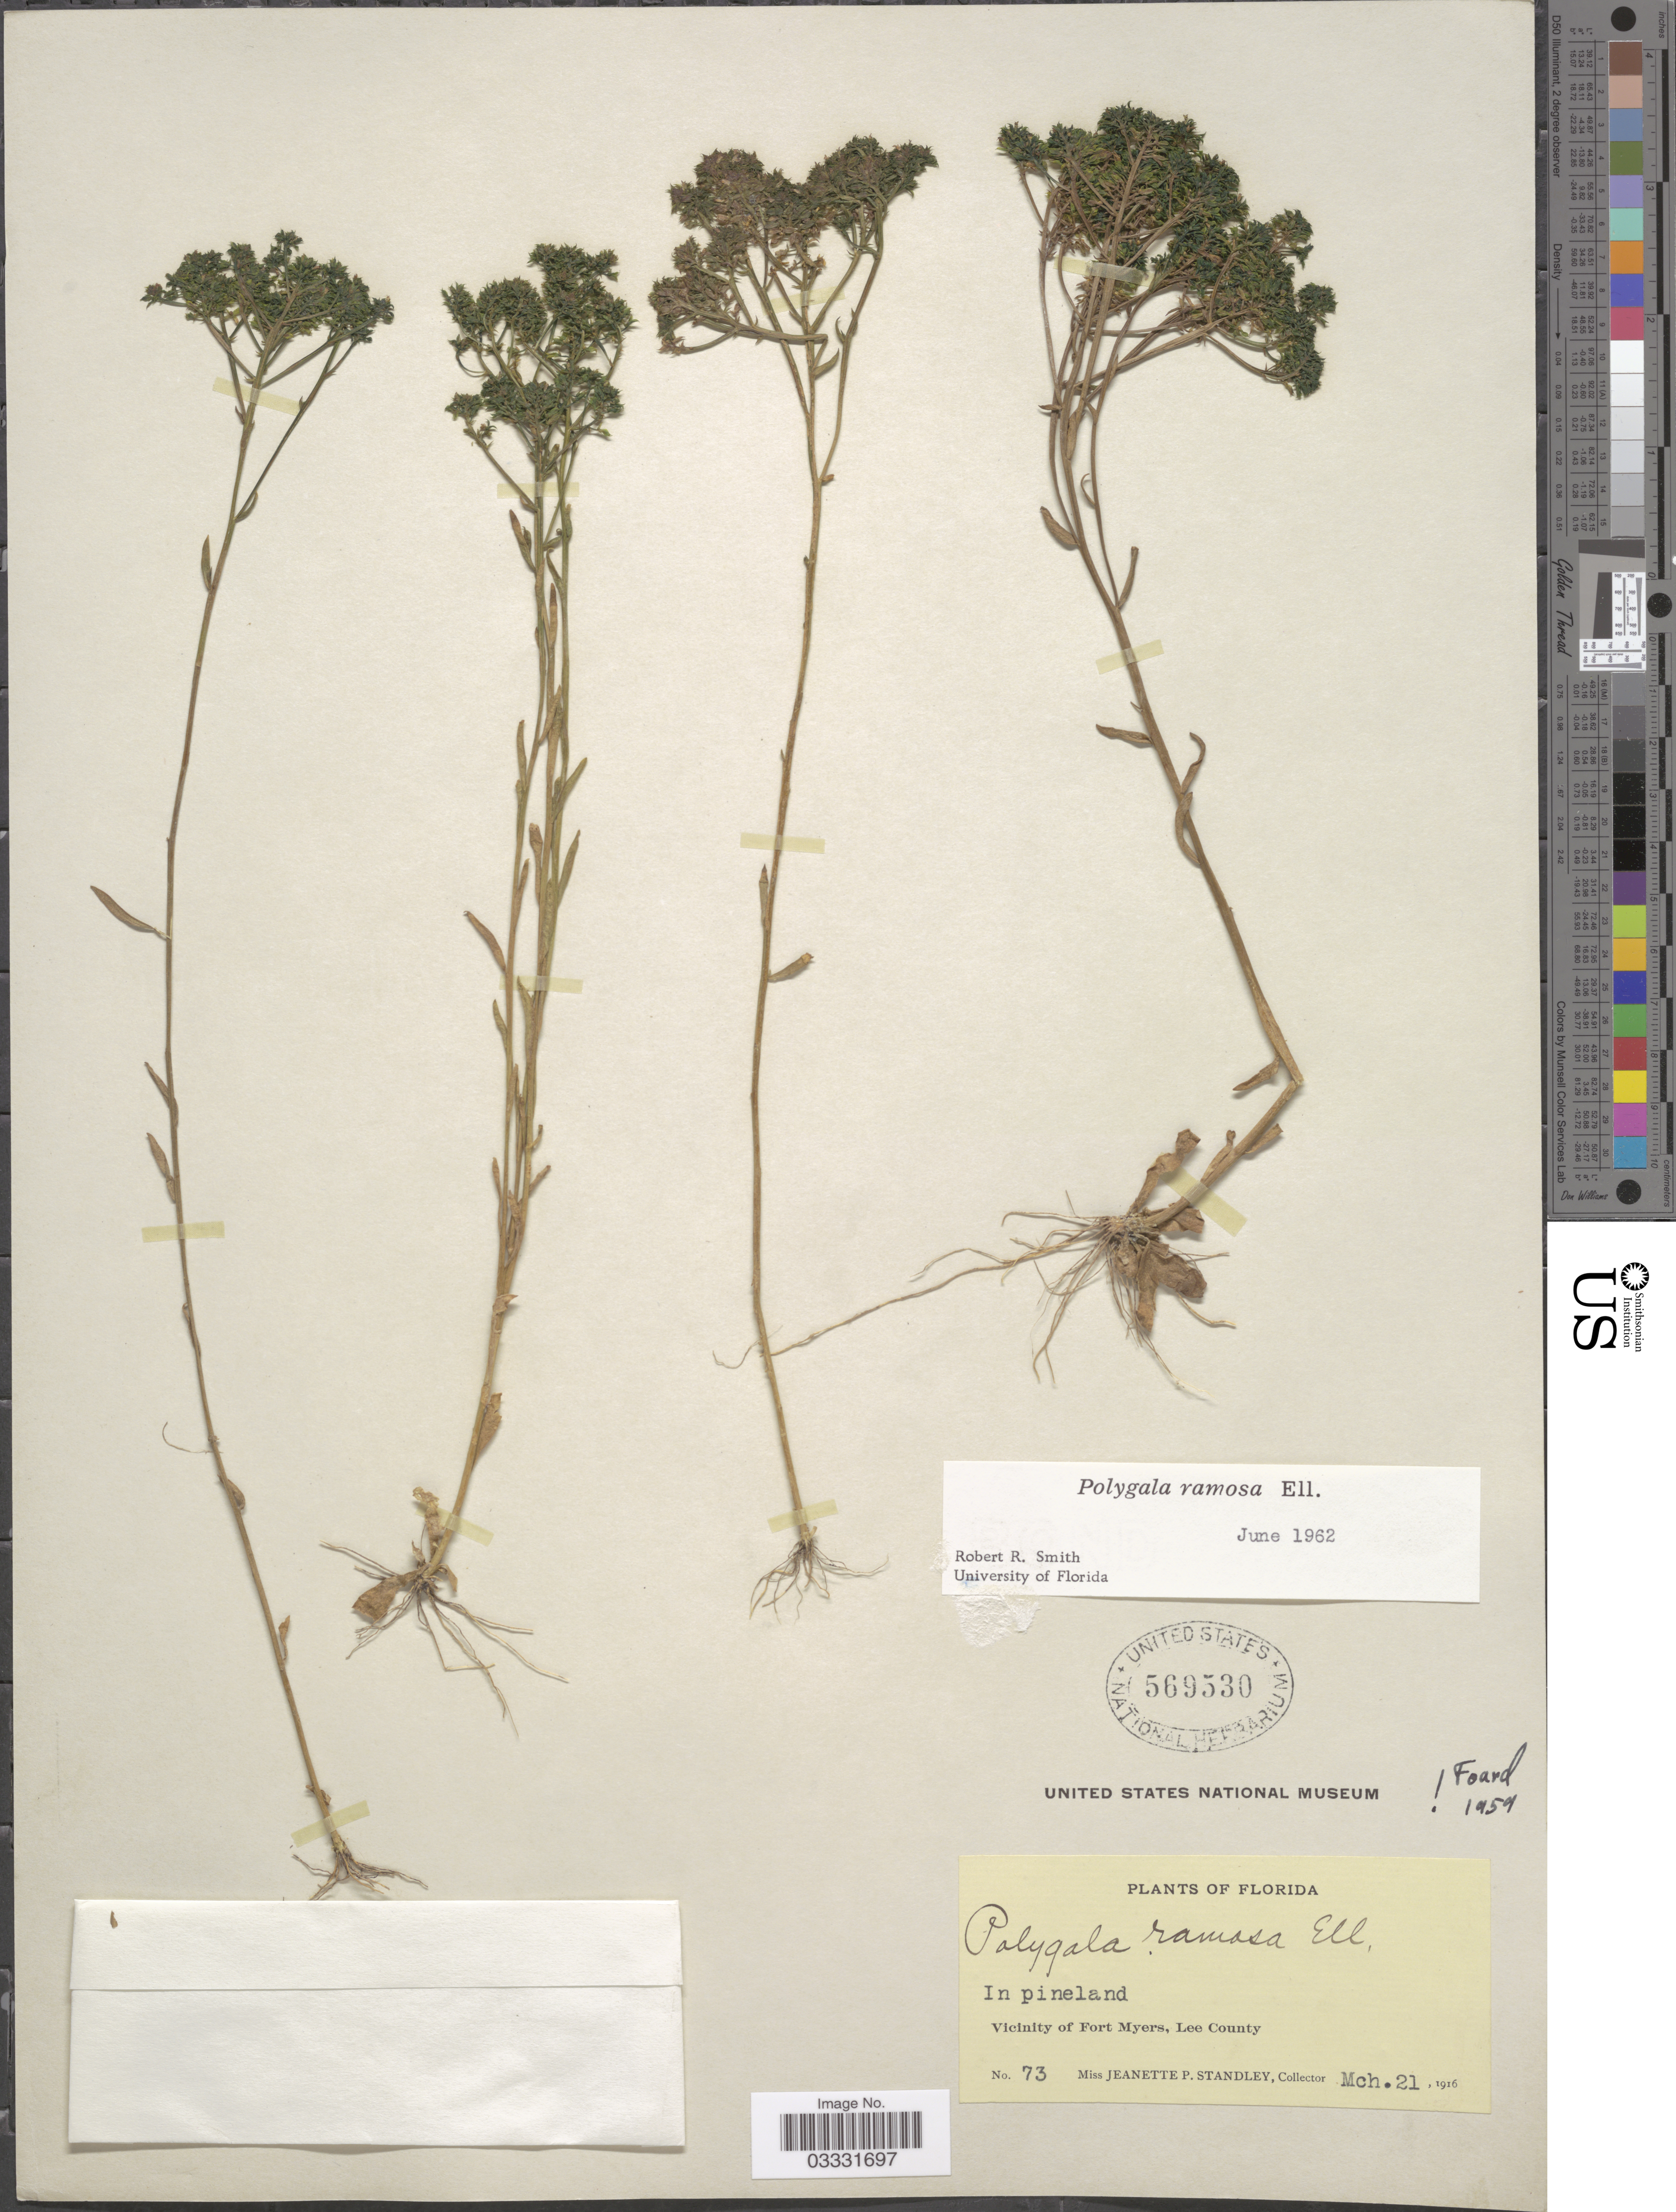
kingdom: Plantae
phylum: Tracheophyta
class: Magnoliopsida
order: Fabales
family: Polygalaceae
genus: Polygala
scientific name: Polygala ramosa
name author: Elliott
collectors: J. P. Standley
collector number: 73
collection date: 1916-03-21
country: United States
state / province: Florida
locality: Vicinity of Fort Myers, Lee County.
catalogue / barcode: US 569530